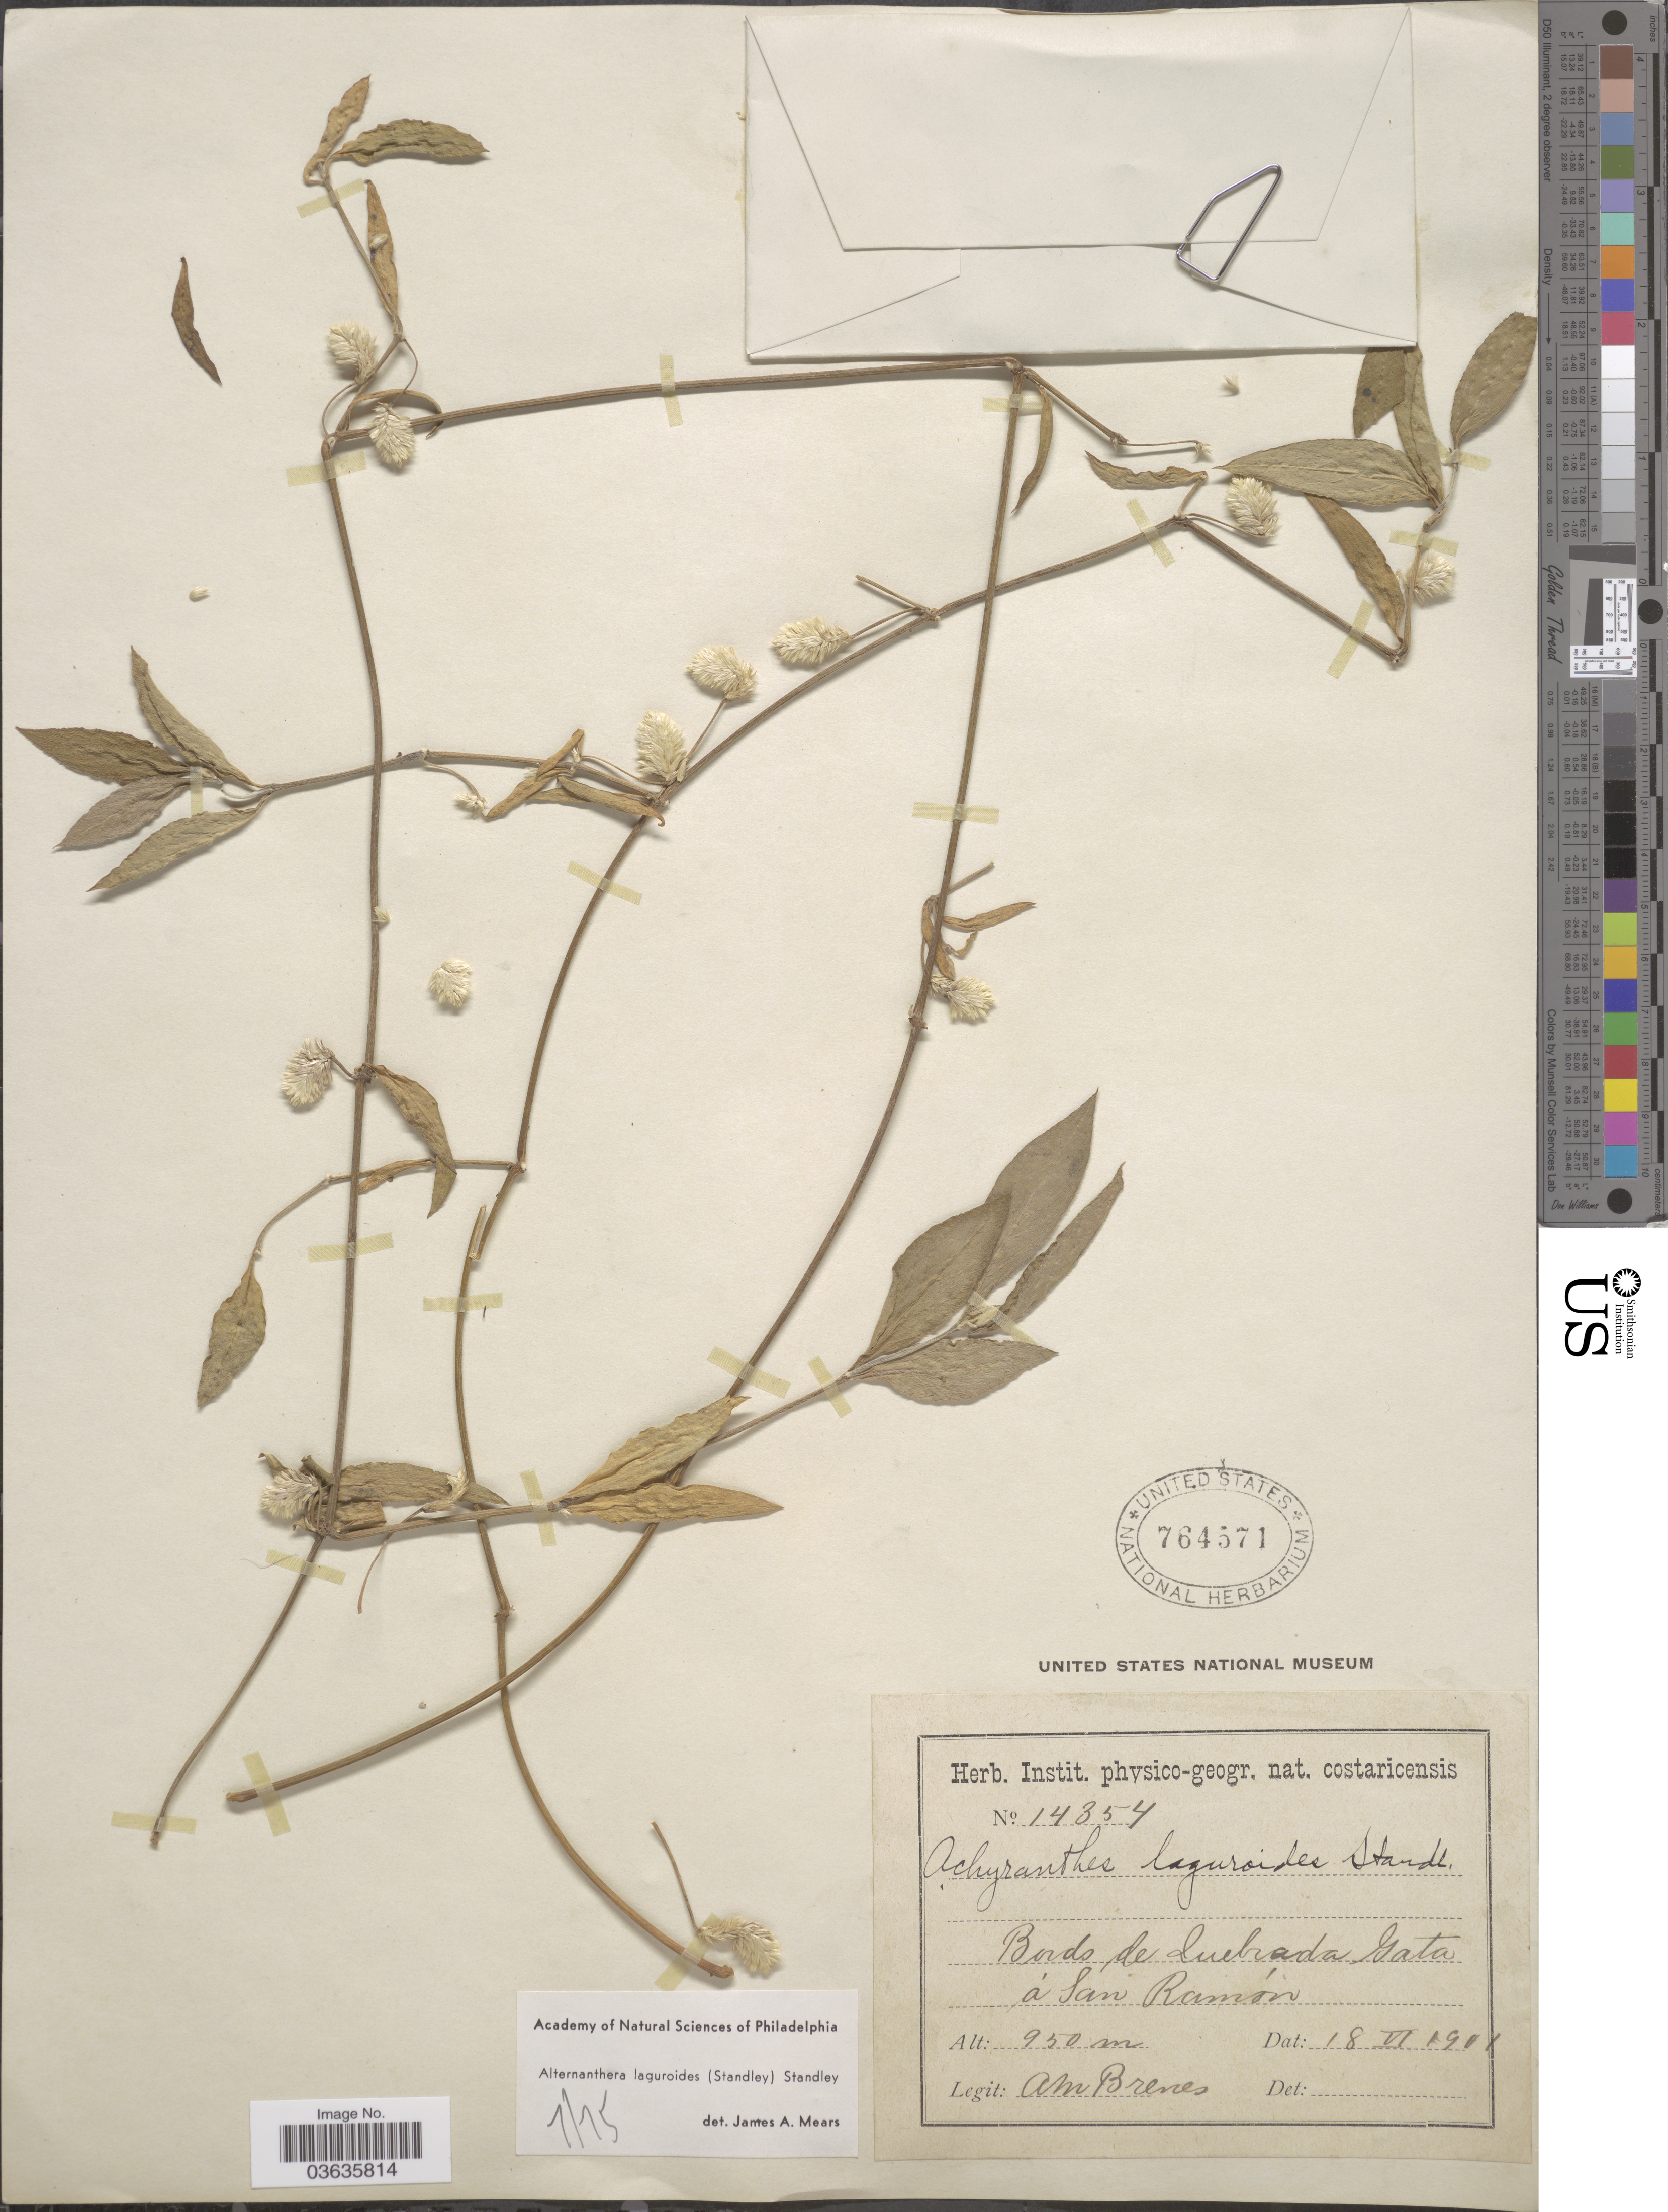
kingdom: Plantae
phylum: Tracheophyta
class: Magnoliopsida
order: Caryophyllales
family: Amaranthaceae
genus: Alternanthera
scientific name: Alternanthera laguroides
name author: (Standl.) Standl.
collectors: A. Brenes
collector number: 14354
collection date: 1901-06-18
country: Costa Rica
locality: Bords de Quebrada Gata á San Ramón.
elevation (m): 950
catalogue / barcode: US 764571